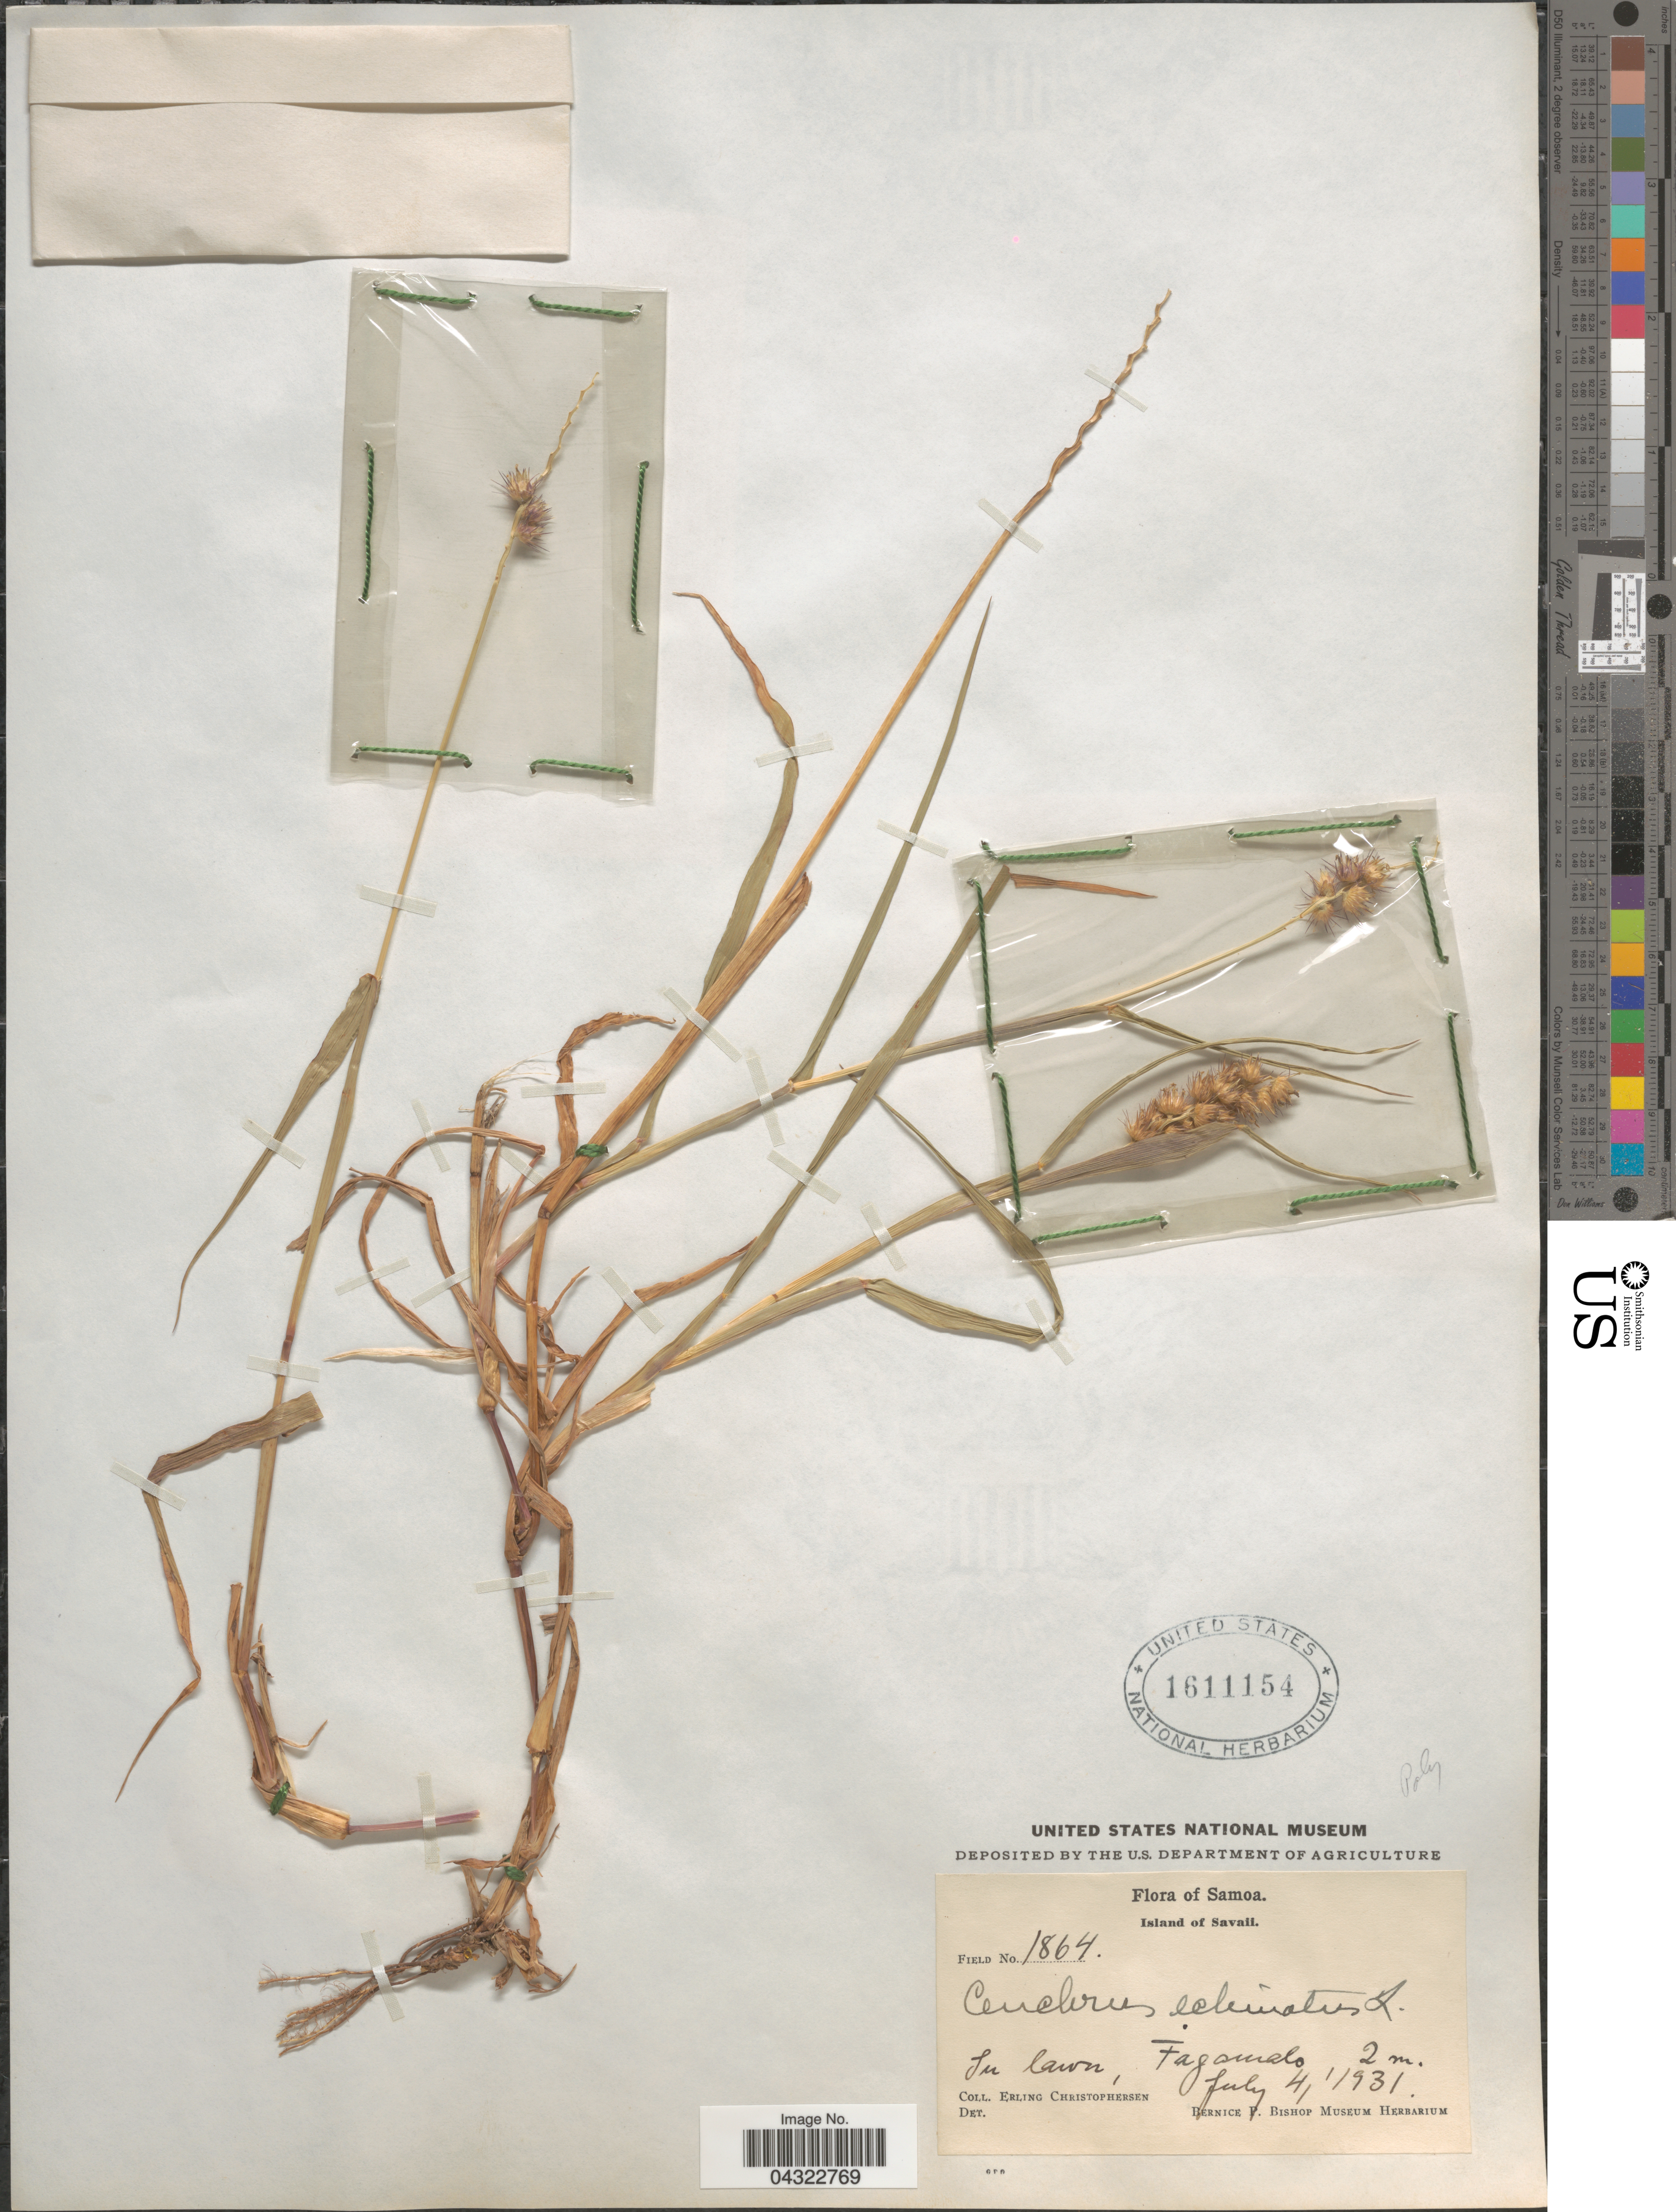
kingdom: Plantae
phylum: Tracheophyta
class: Liliopsida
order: Poales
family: Poaceae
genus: Cenchrus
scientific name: Cenchrus echinatus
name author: L.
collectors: E. Christophersen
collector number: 1864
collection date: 1931-07-04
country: Samoa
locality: Samoa. Island of Savaii. In lawn, Fagamalo.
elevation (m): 2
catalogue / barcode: US 1611154